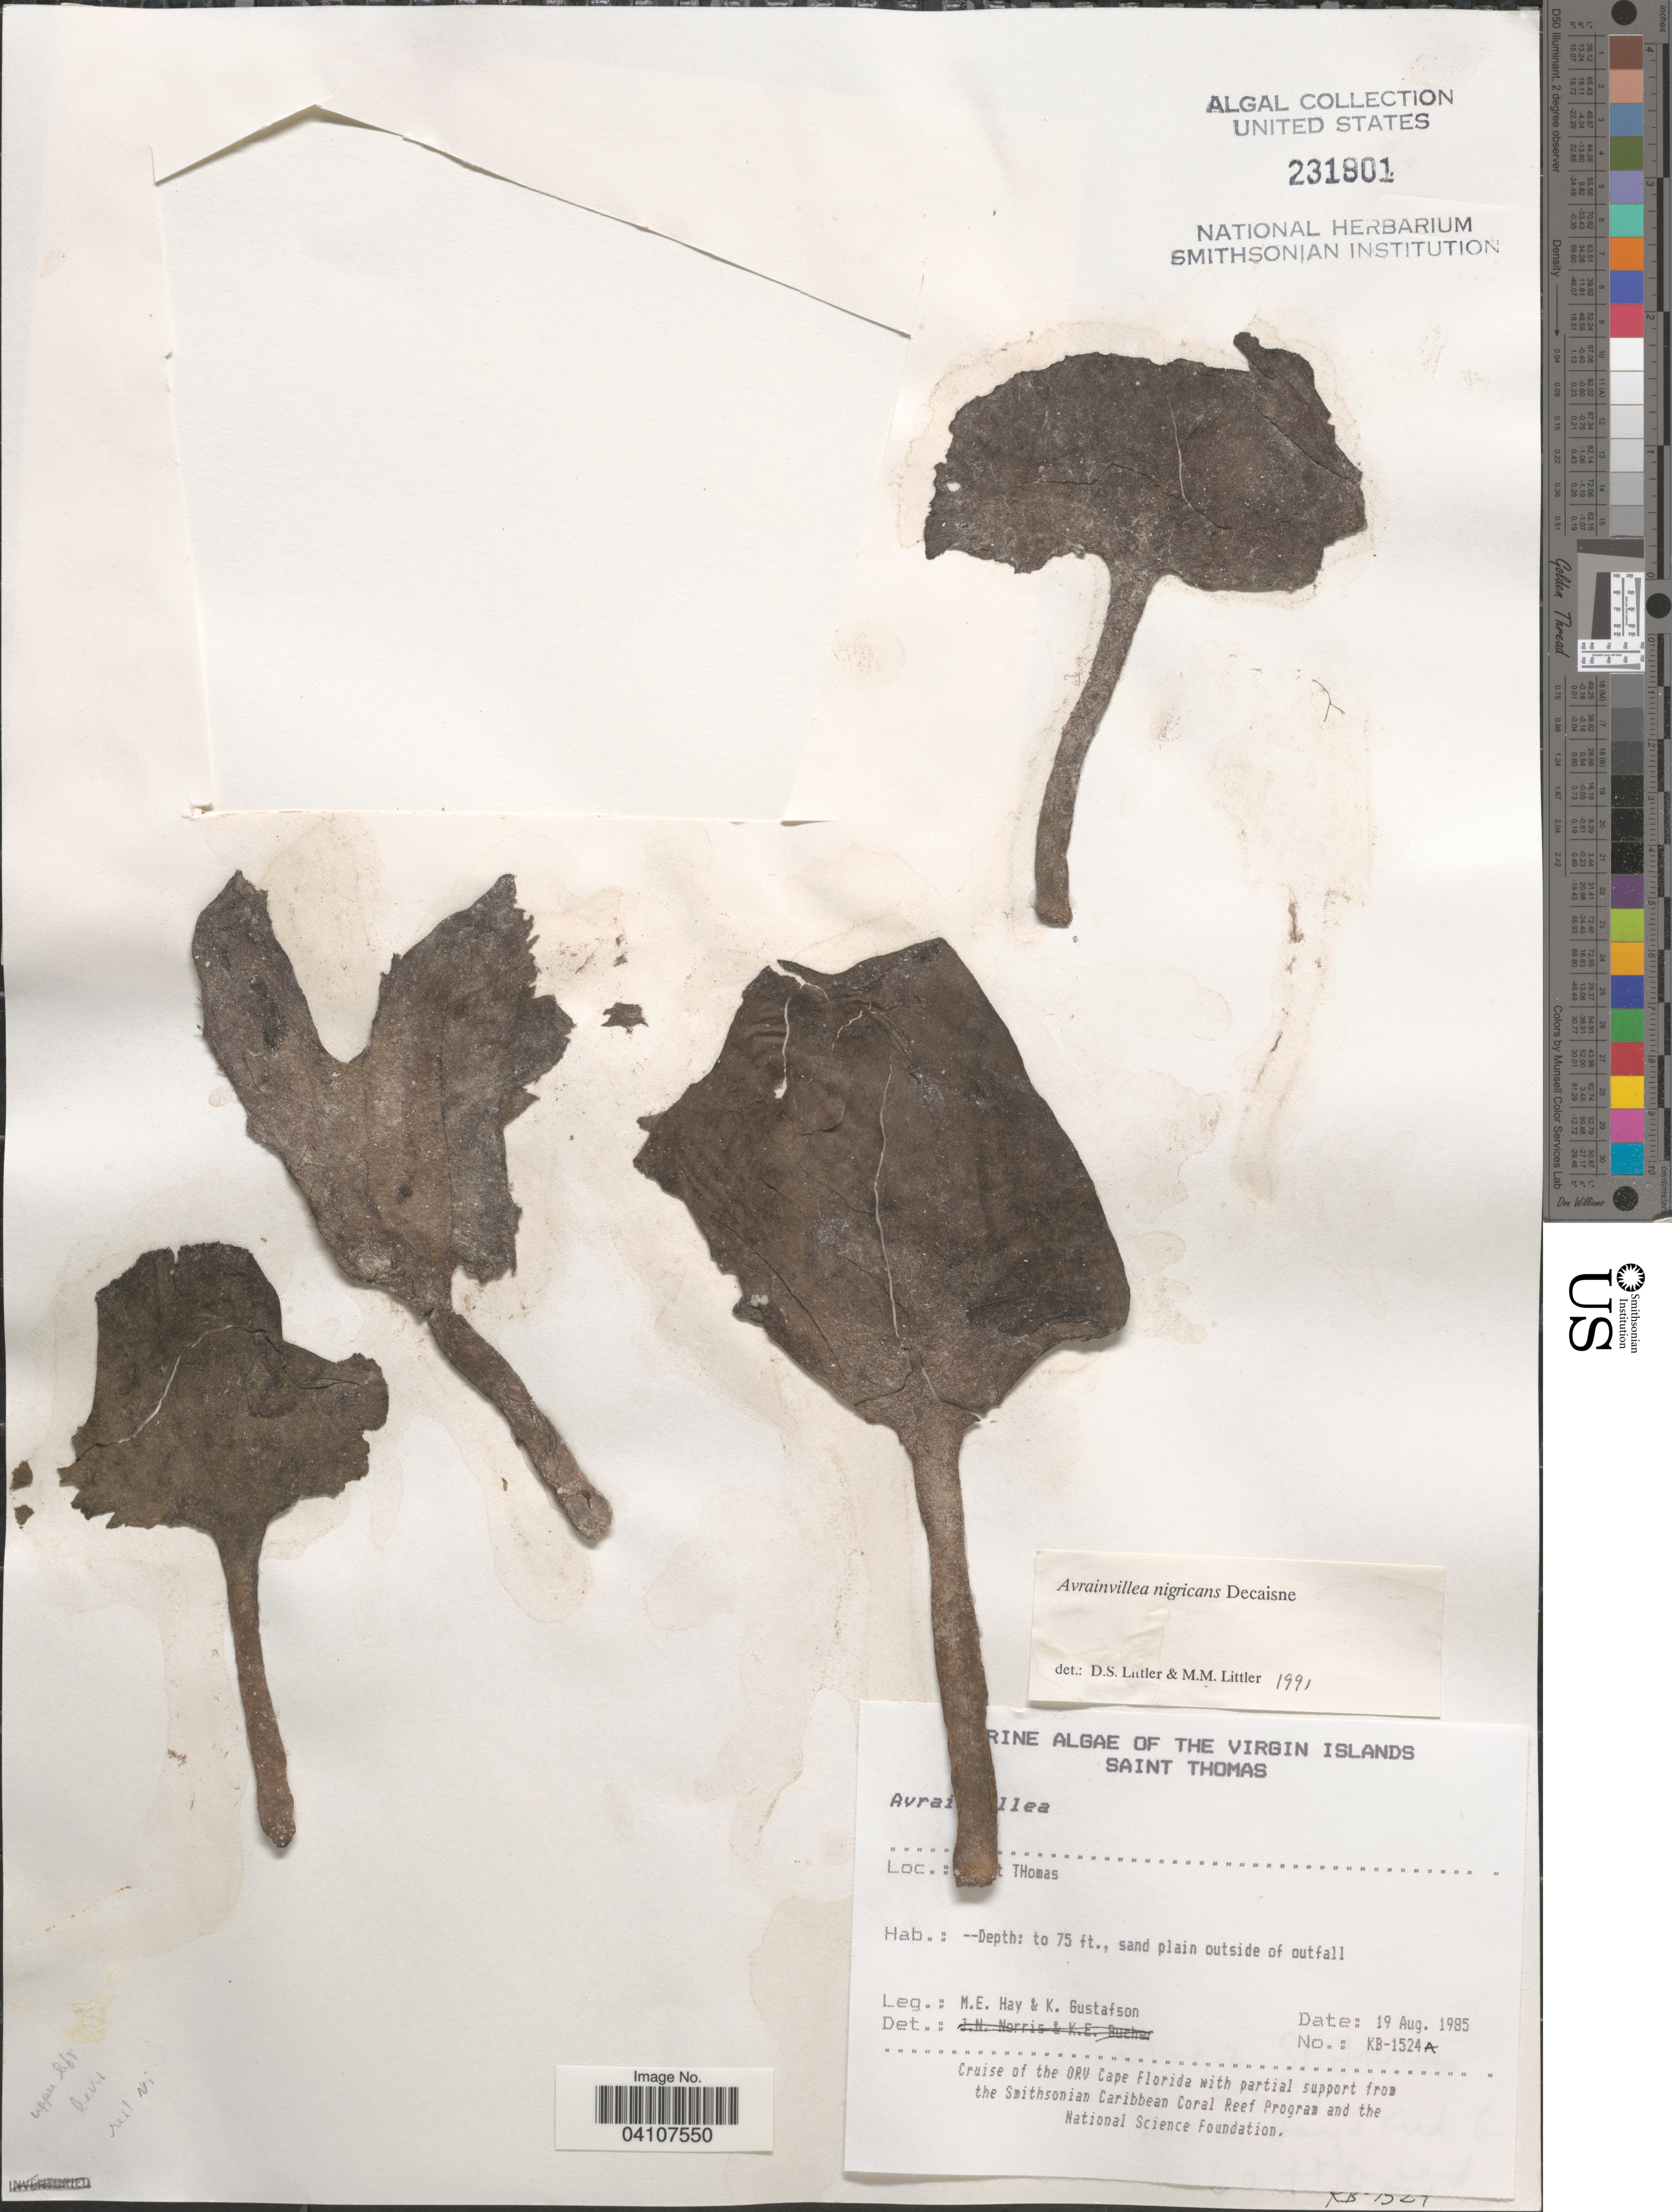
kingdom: Plantae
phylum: Chlorophyta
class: Ulvophyceae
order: Bryopsidales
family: Dichotomosiphonaceae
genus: Avrainvillea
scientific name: Avrainvillea nigricans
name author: Decne.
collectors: M. E. Hay & K. Gustafson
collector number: KB-1524A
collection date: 1985-08-19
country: U.S. Virgin Islands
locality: Virgin Islands. Saint Thomas.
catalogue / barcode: US 231901